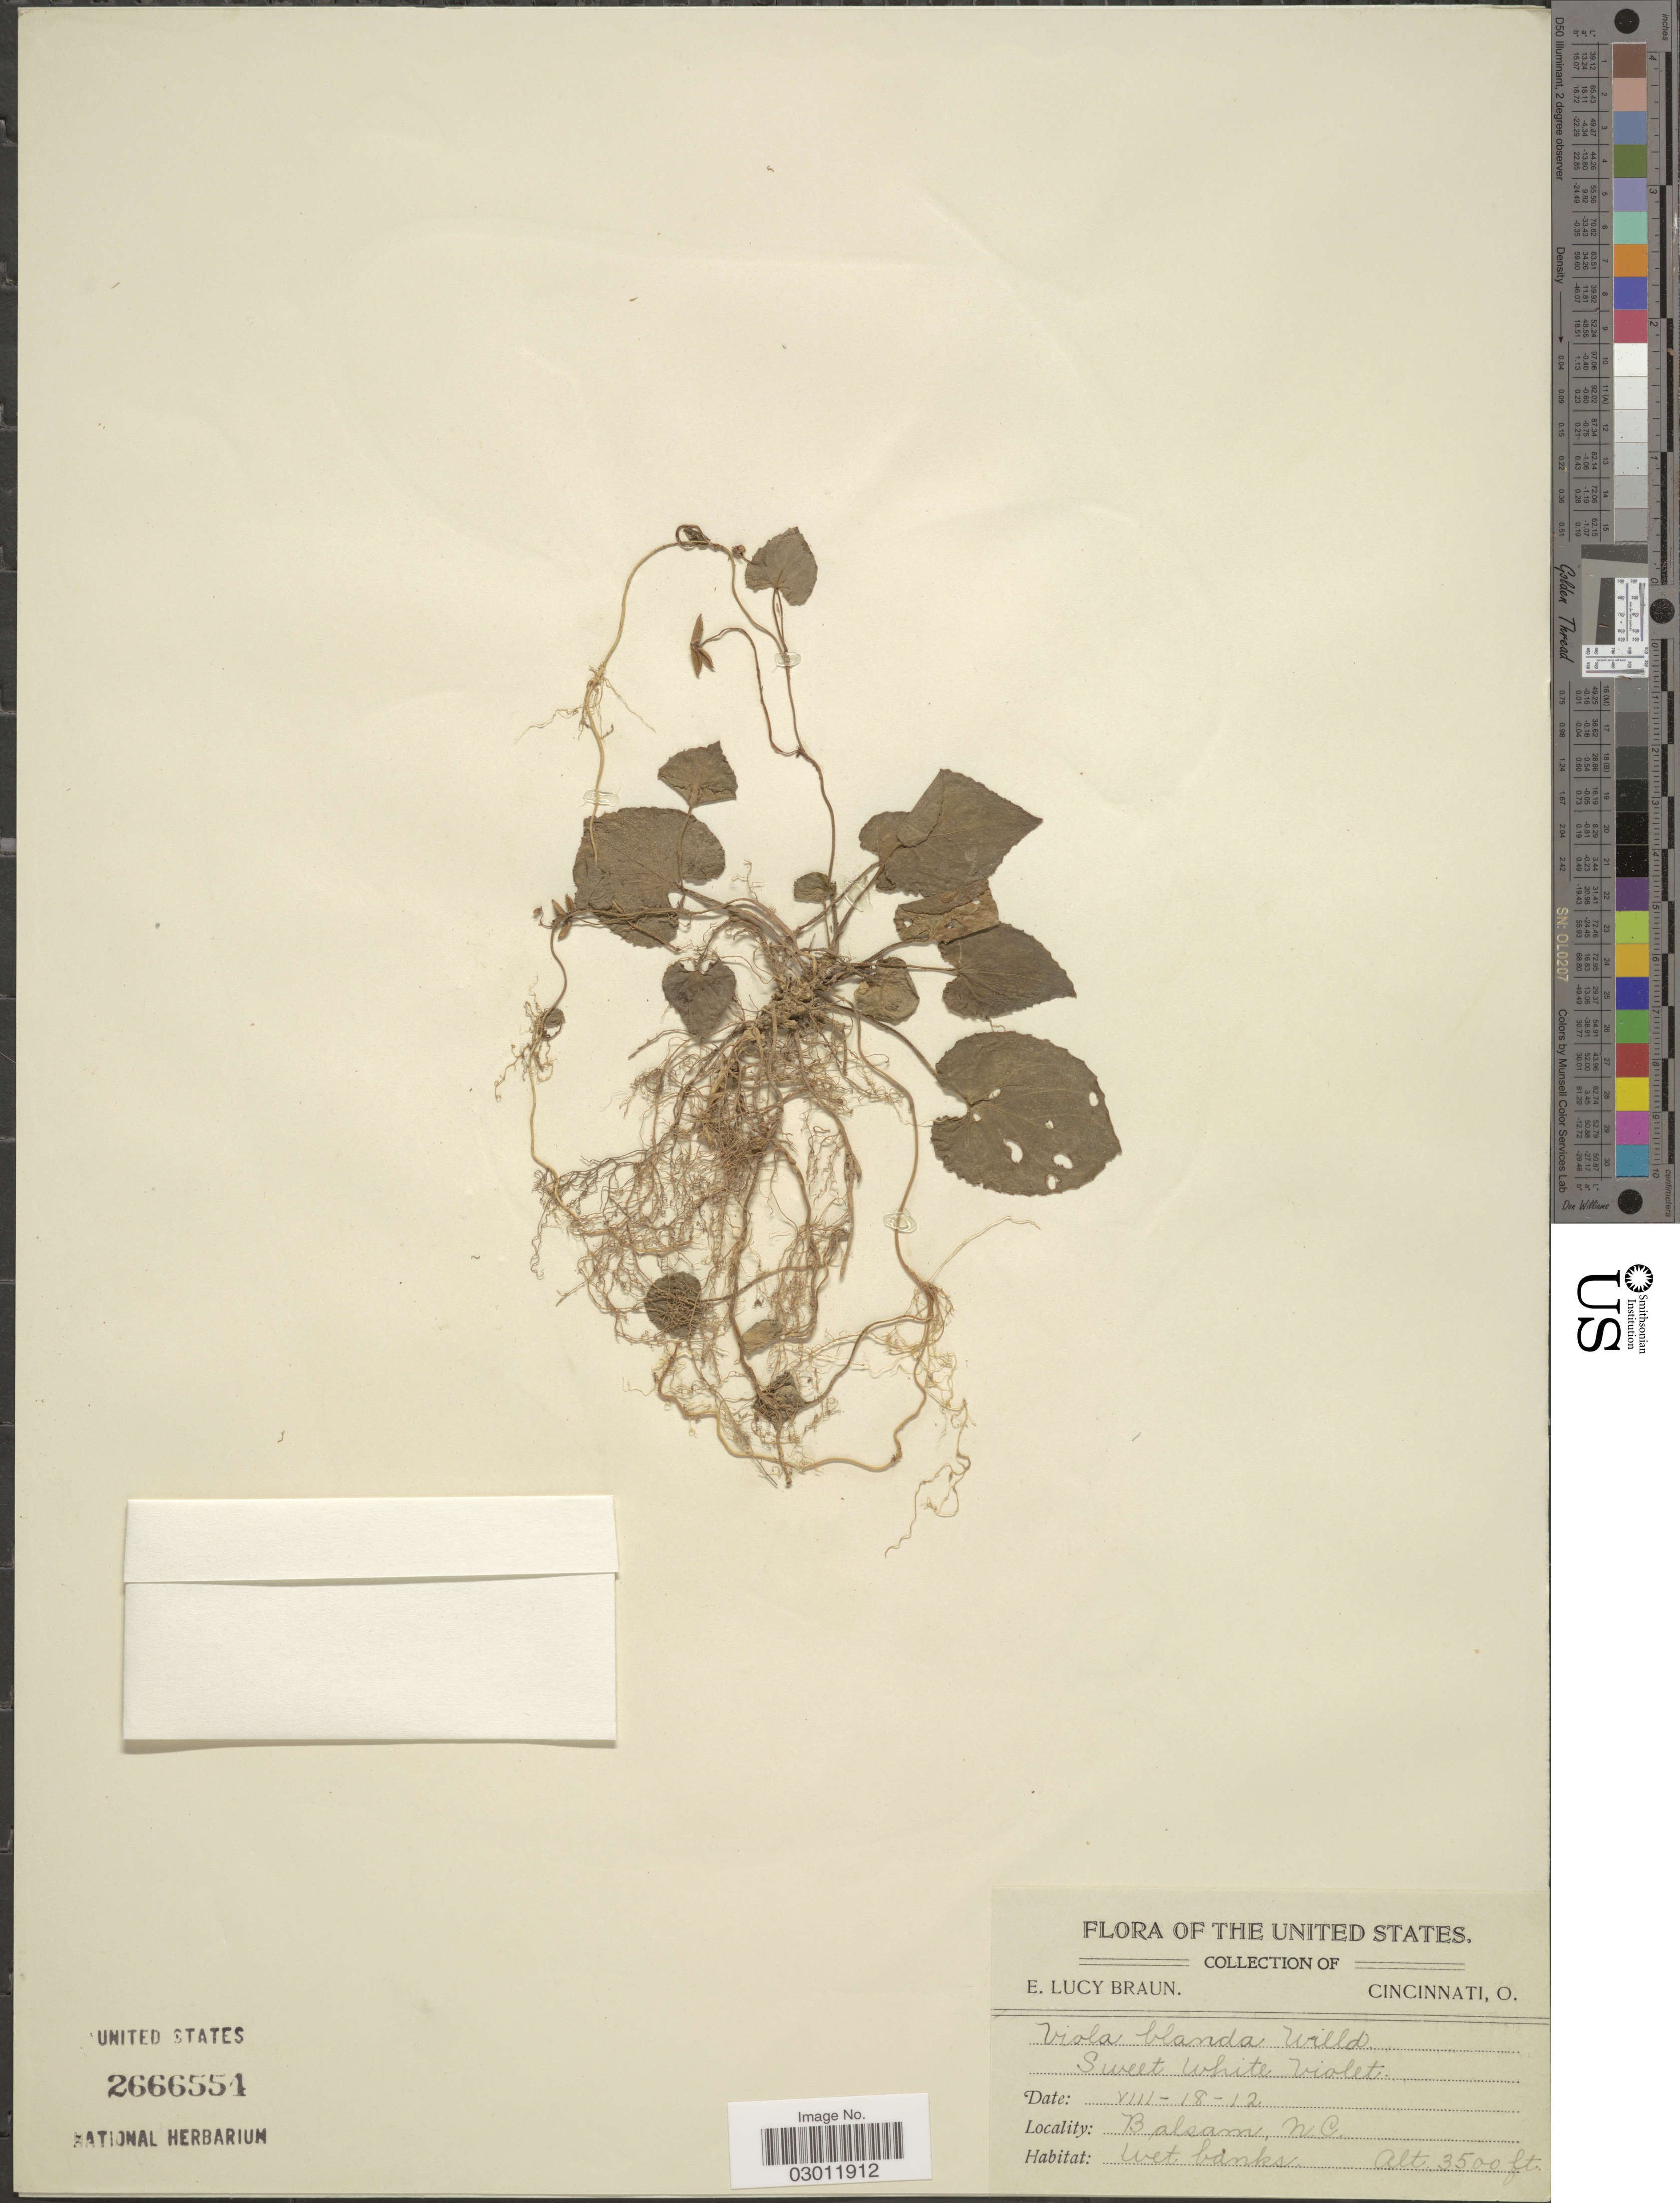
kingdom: Plantae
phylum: Tracheophyta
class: Magnoliopsida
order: Malpighiales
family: Violaceae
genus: Viola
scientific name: Viola blanda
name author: Willd.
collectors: E. L. Braun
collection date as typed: Transcribed d/m/y: 18/8/12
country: United States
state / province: North Carolina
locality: Balsam, N.C.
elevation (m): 1067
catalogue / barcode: US 2666554